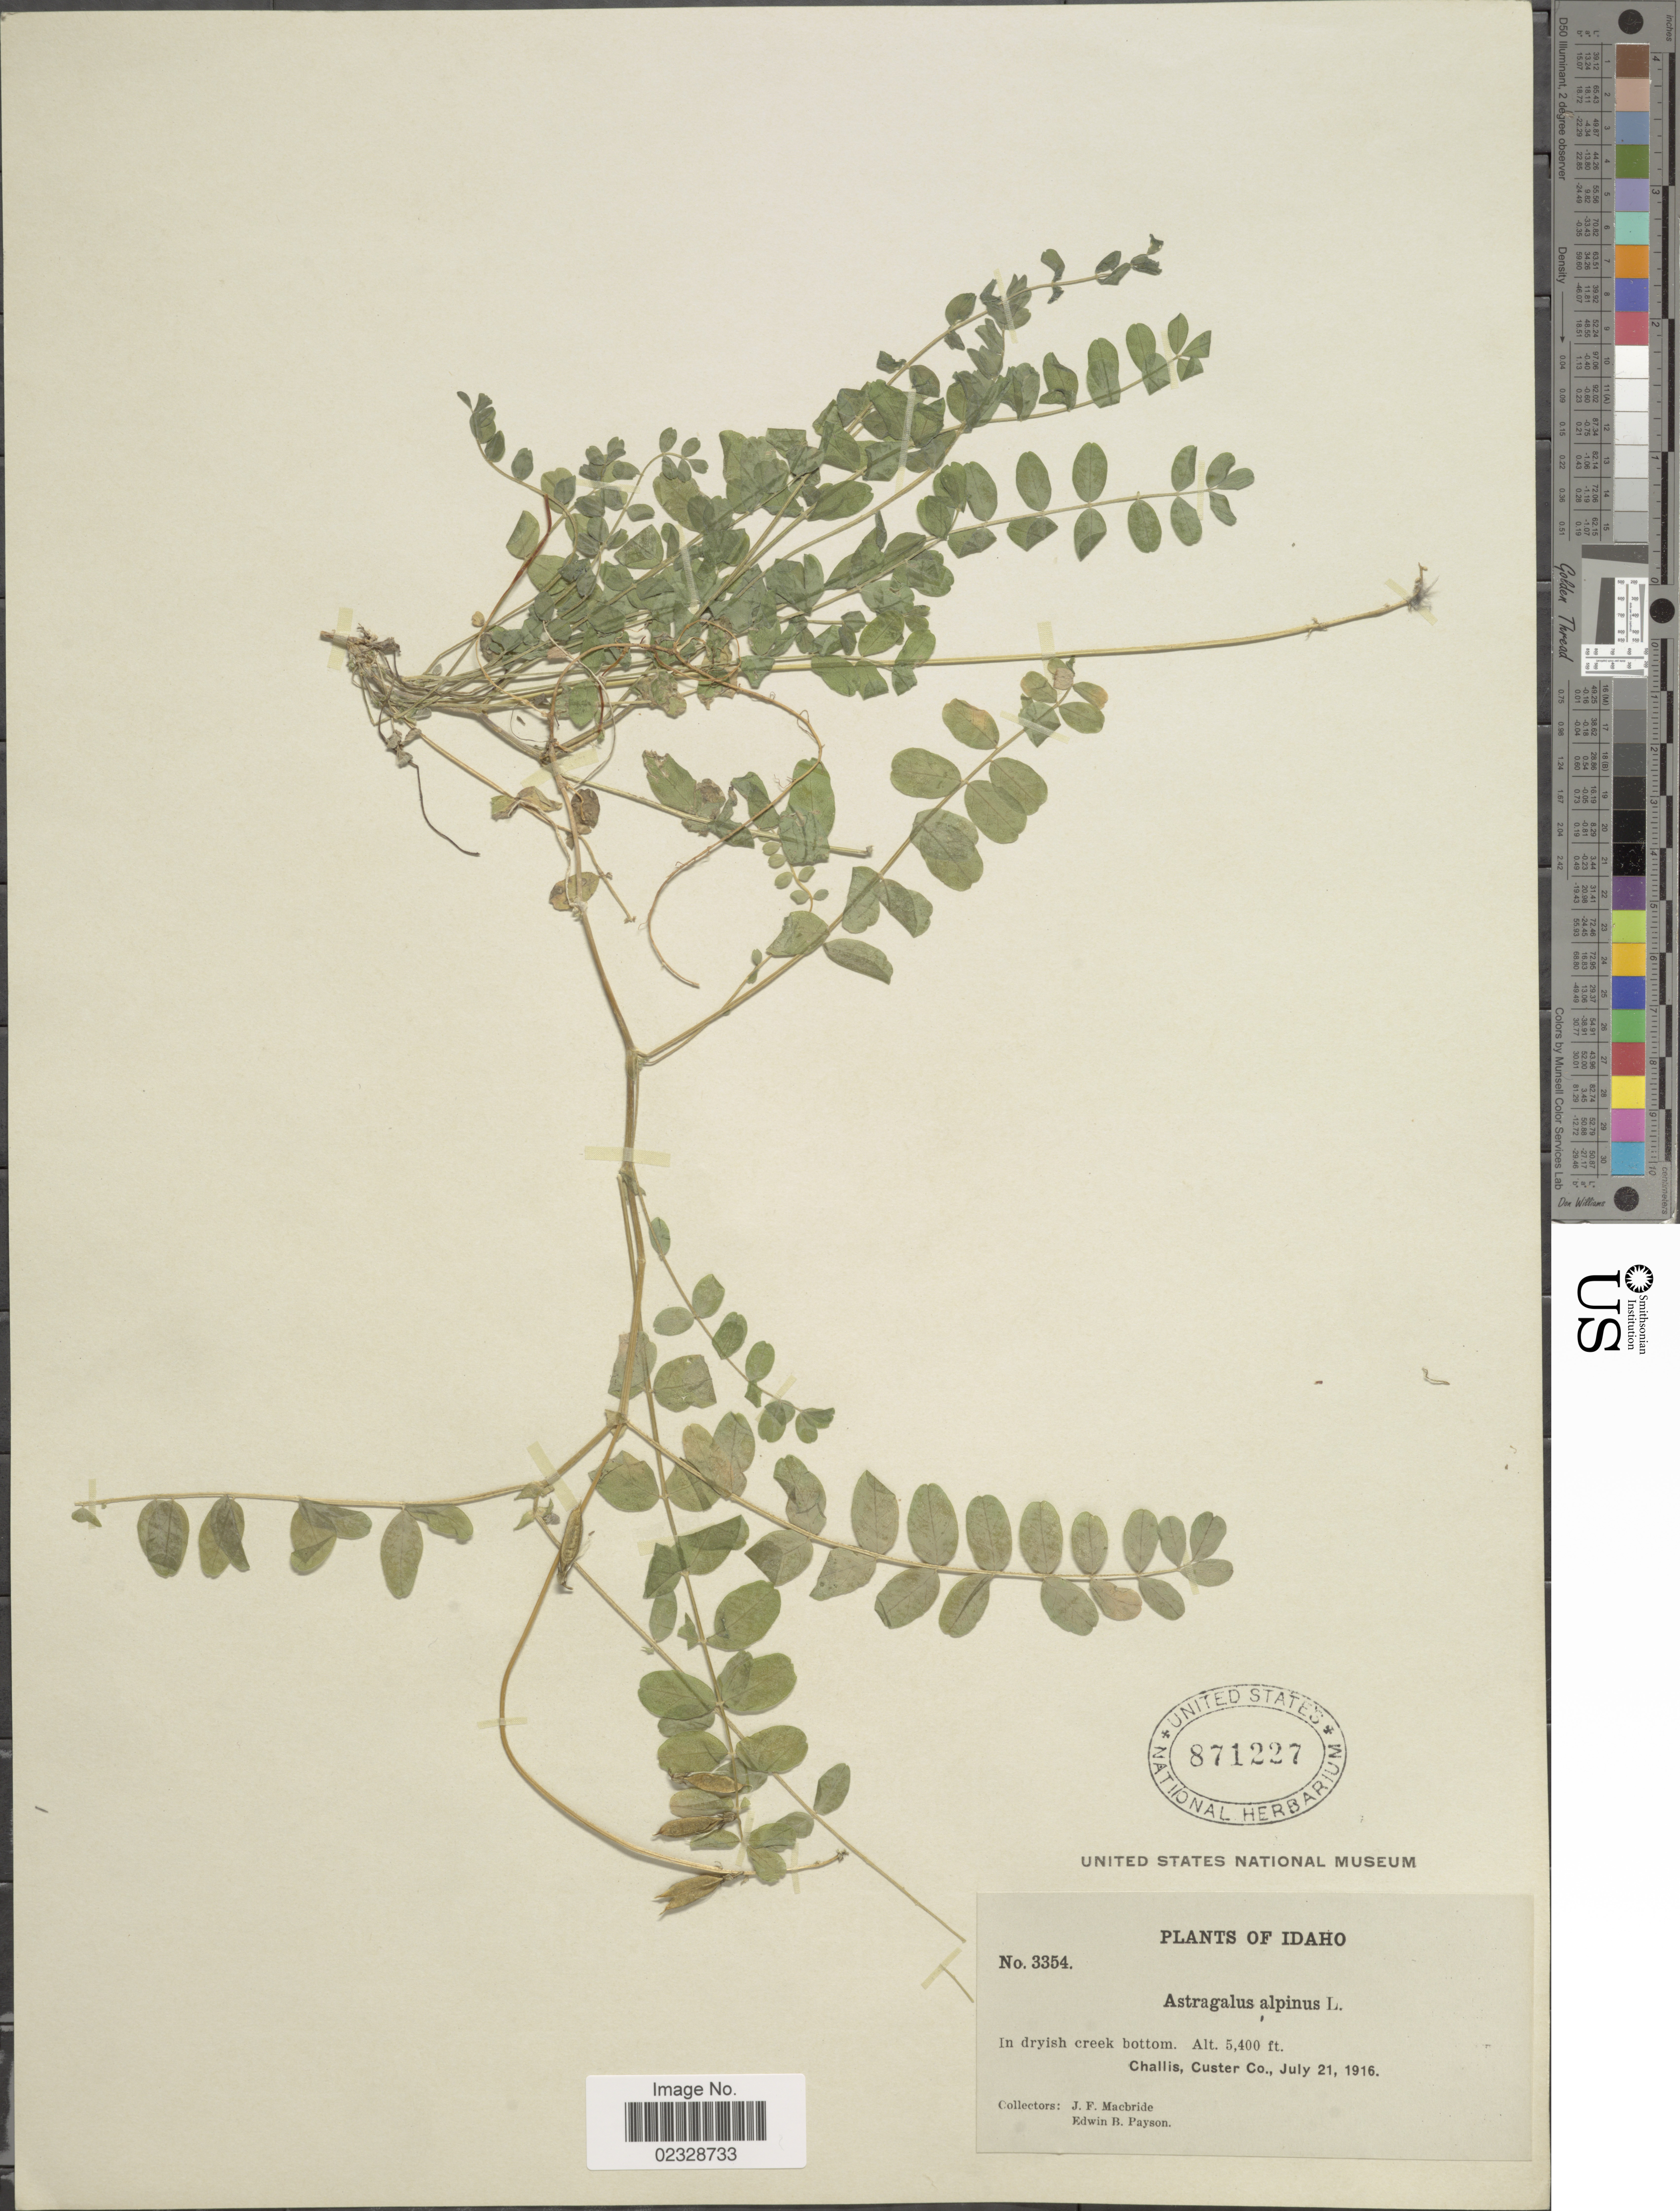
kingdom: Plantae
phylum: Tracheophyta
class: Magnoliopsida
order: Fabales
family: Fabaceae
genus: Astragalus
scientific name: Astragalus alpinus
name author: L.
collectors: J. F. Macbride & E. B. Payson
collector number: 3354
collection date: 1916-07-21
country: United States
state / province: Idaho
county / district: Custer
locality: Challis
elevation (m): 1646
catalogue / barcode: US 871227